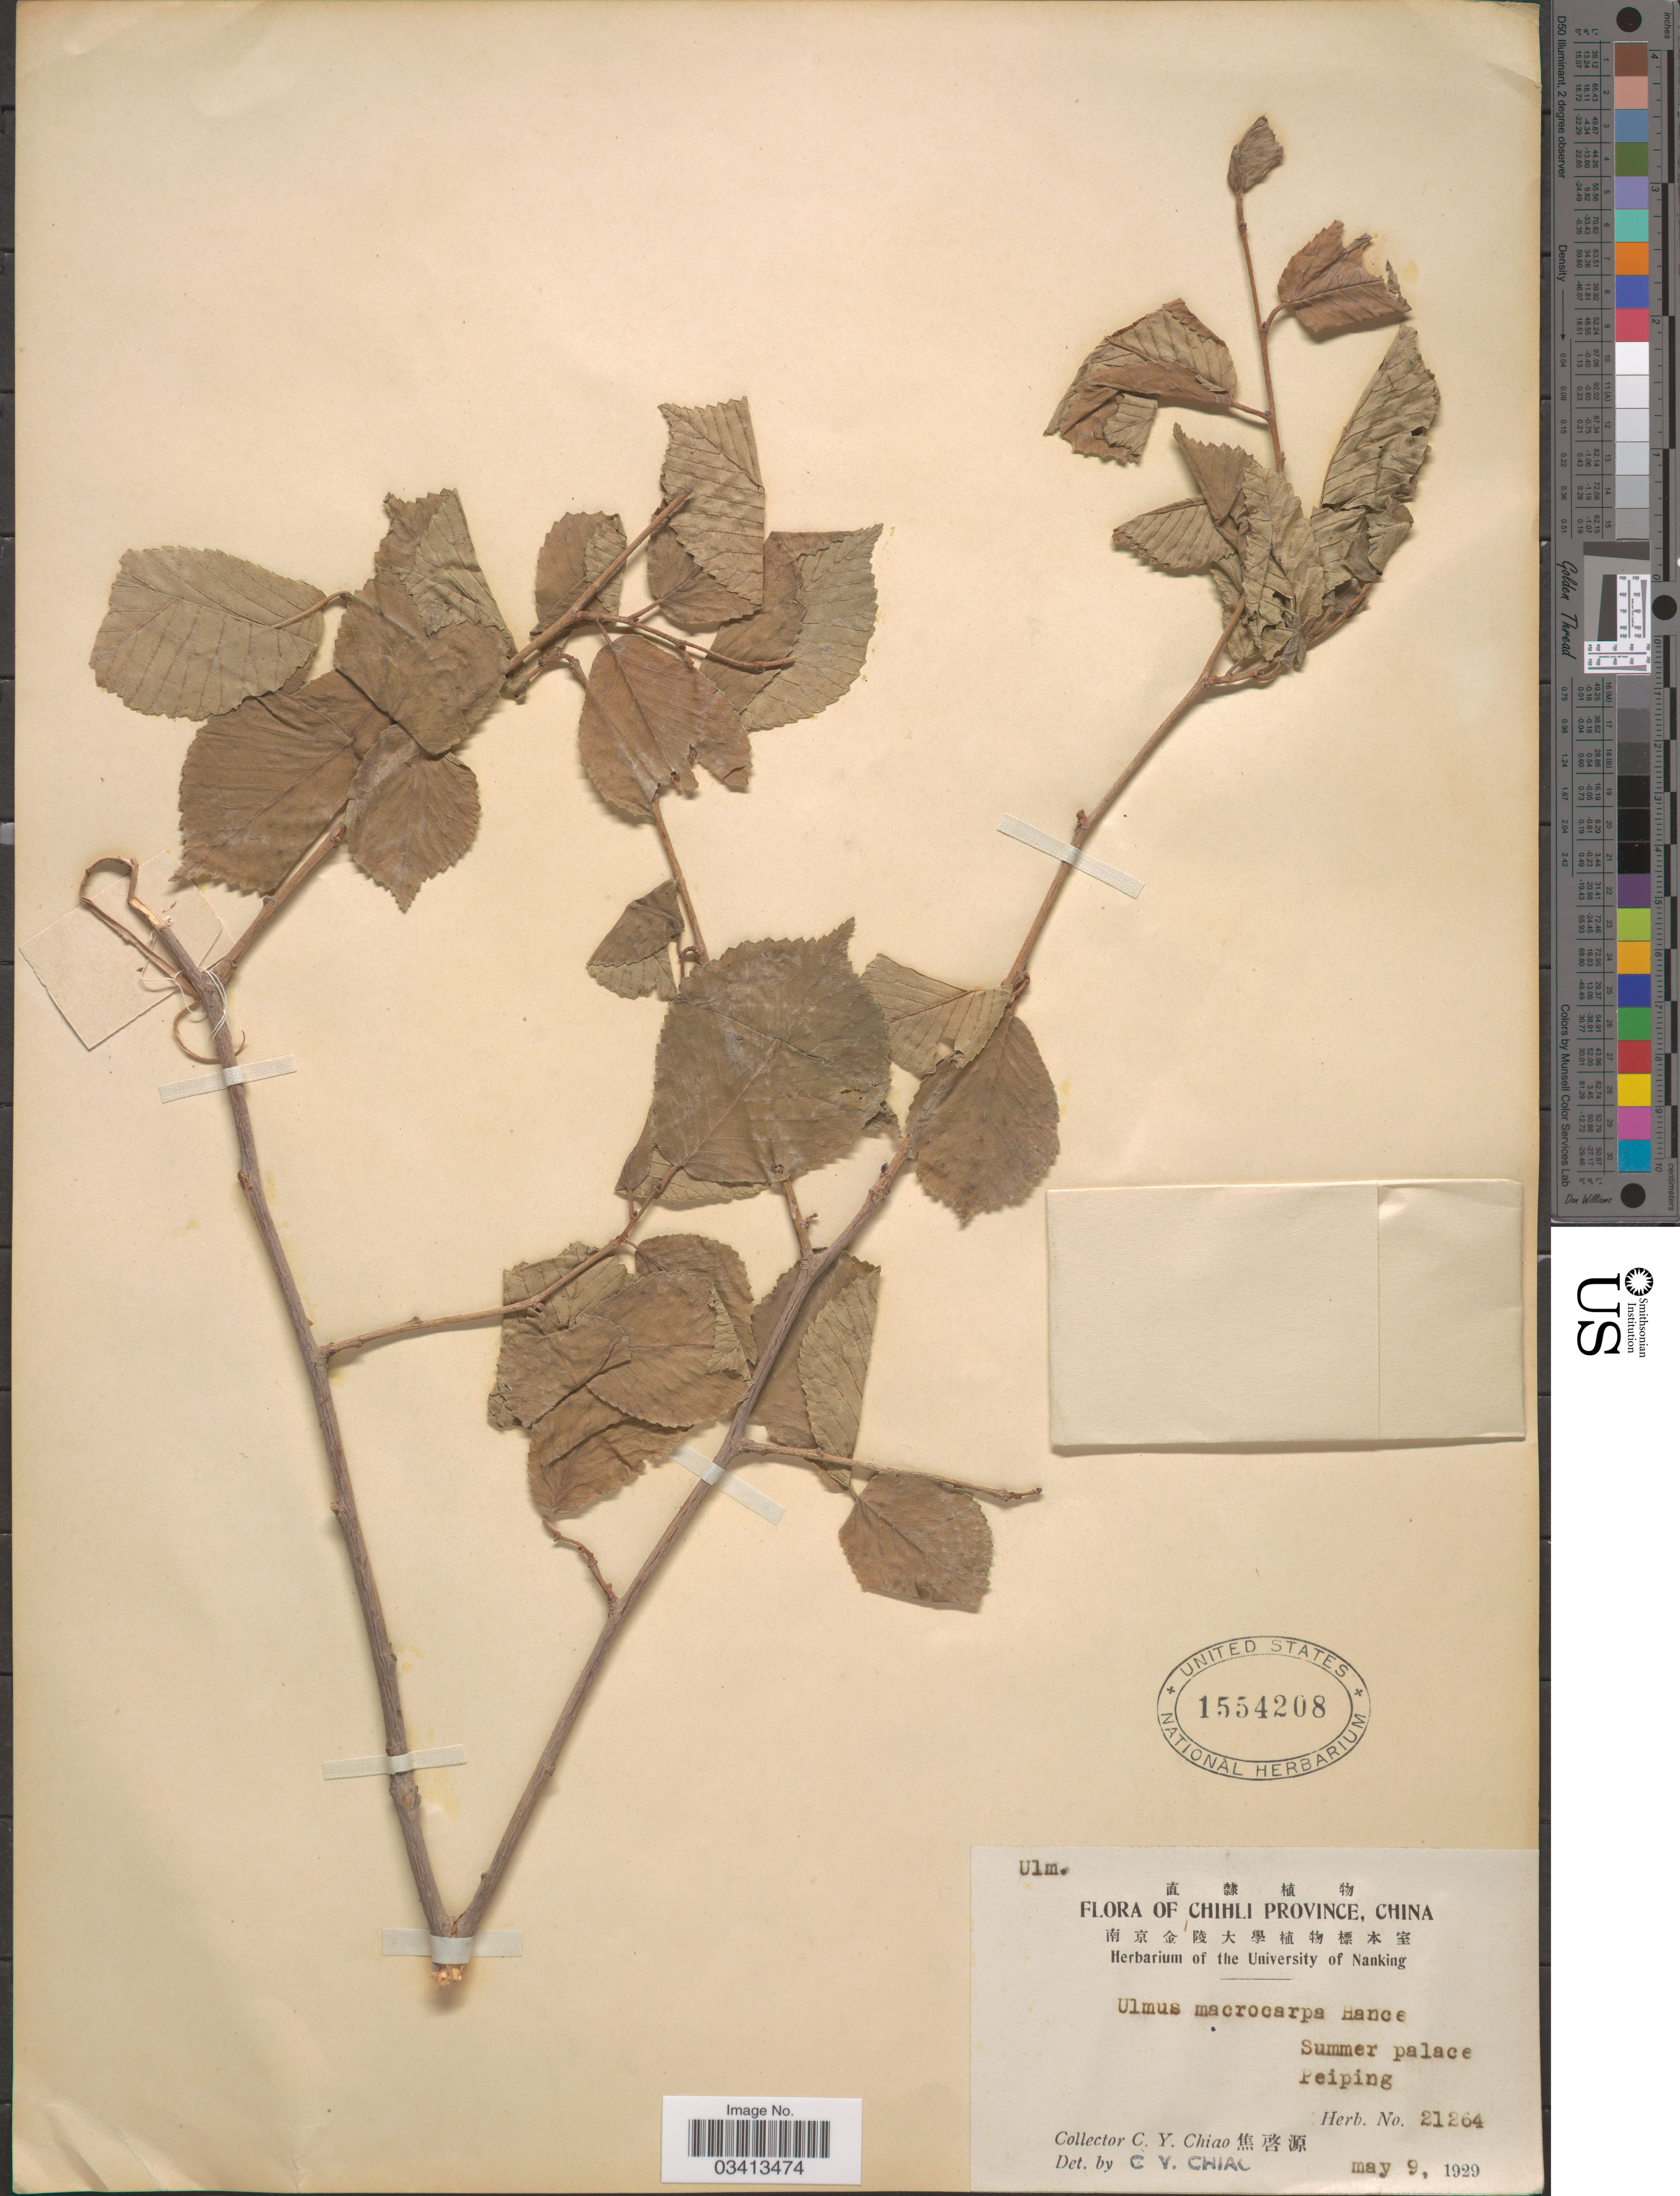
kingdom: Plantae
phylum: Tracheophyta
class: Magnoliopsida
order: Rosales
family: Ulmaceae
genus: Ulmus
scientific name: Ulmus macrocarpa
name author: Hance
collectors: C. Y. Chiao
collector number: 21264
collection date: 1929-05-09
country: China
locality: Chihli Province. Summer palace. Peiping.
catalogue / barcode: US 1554208